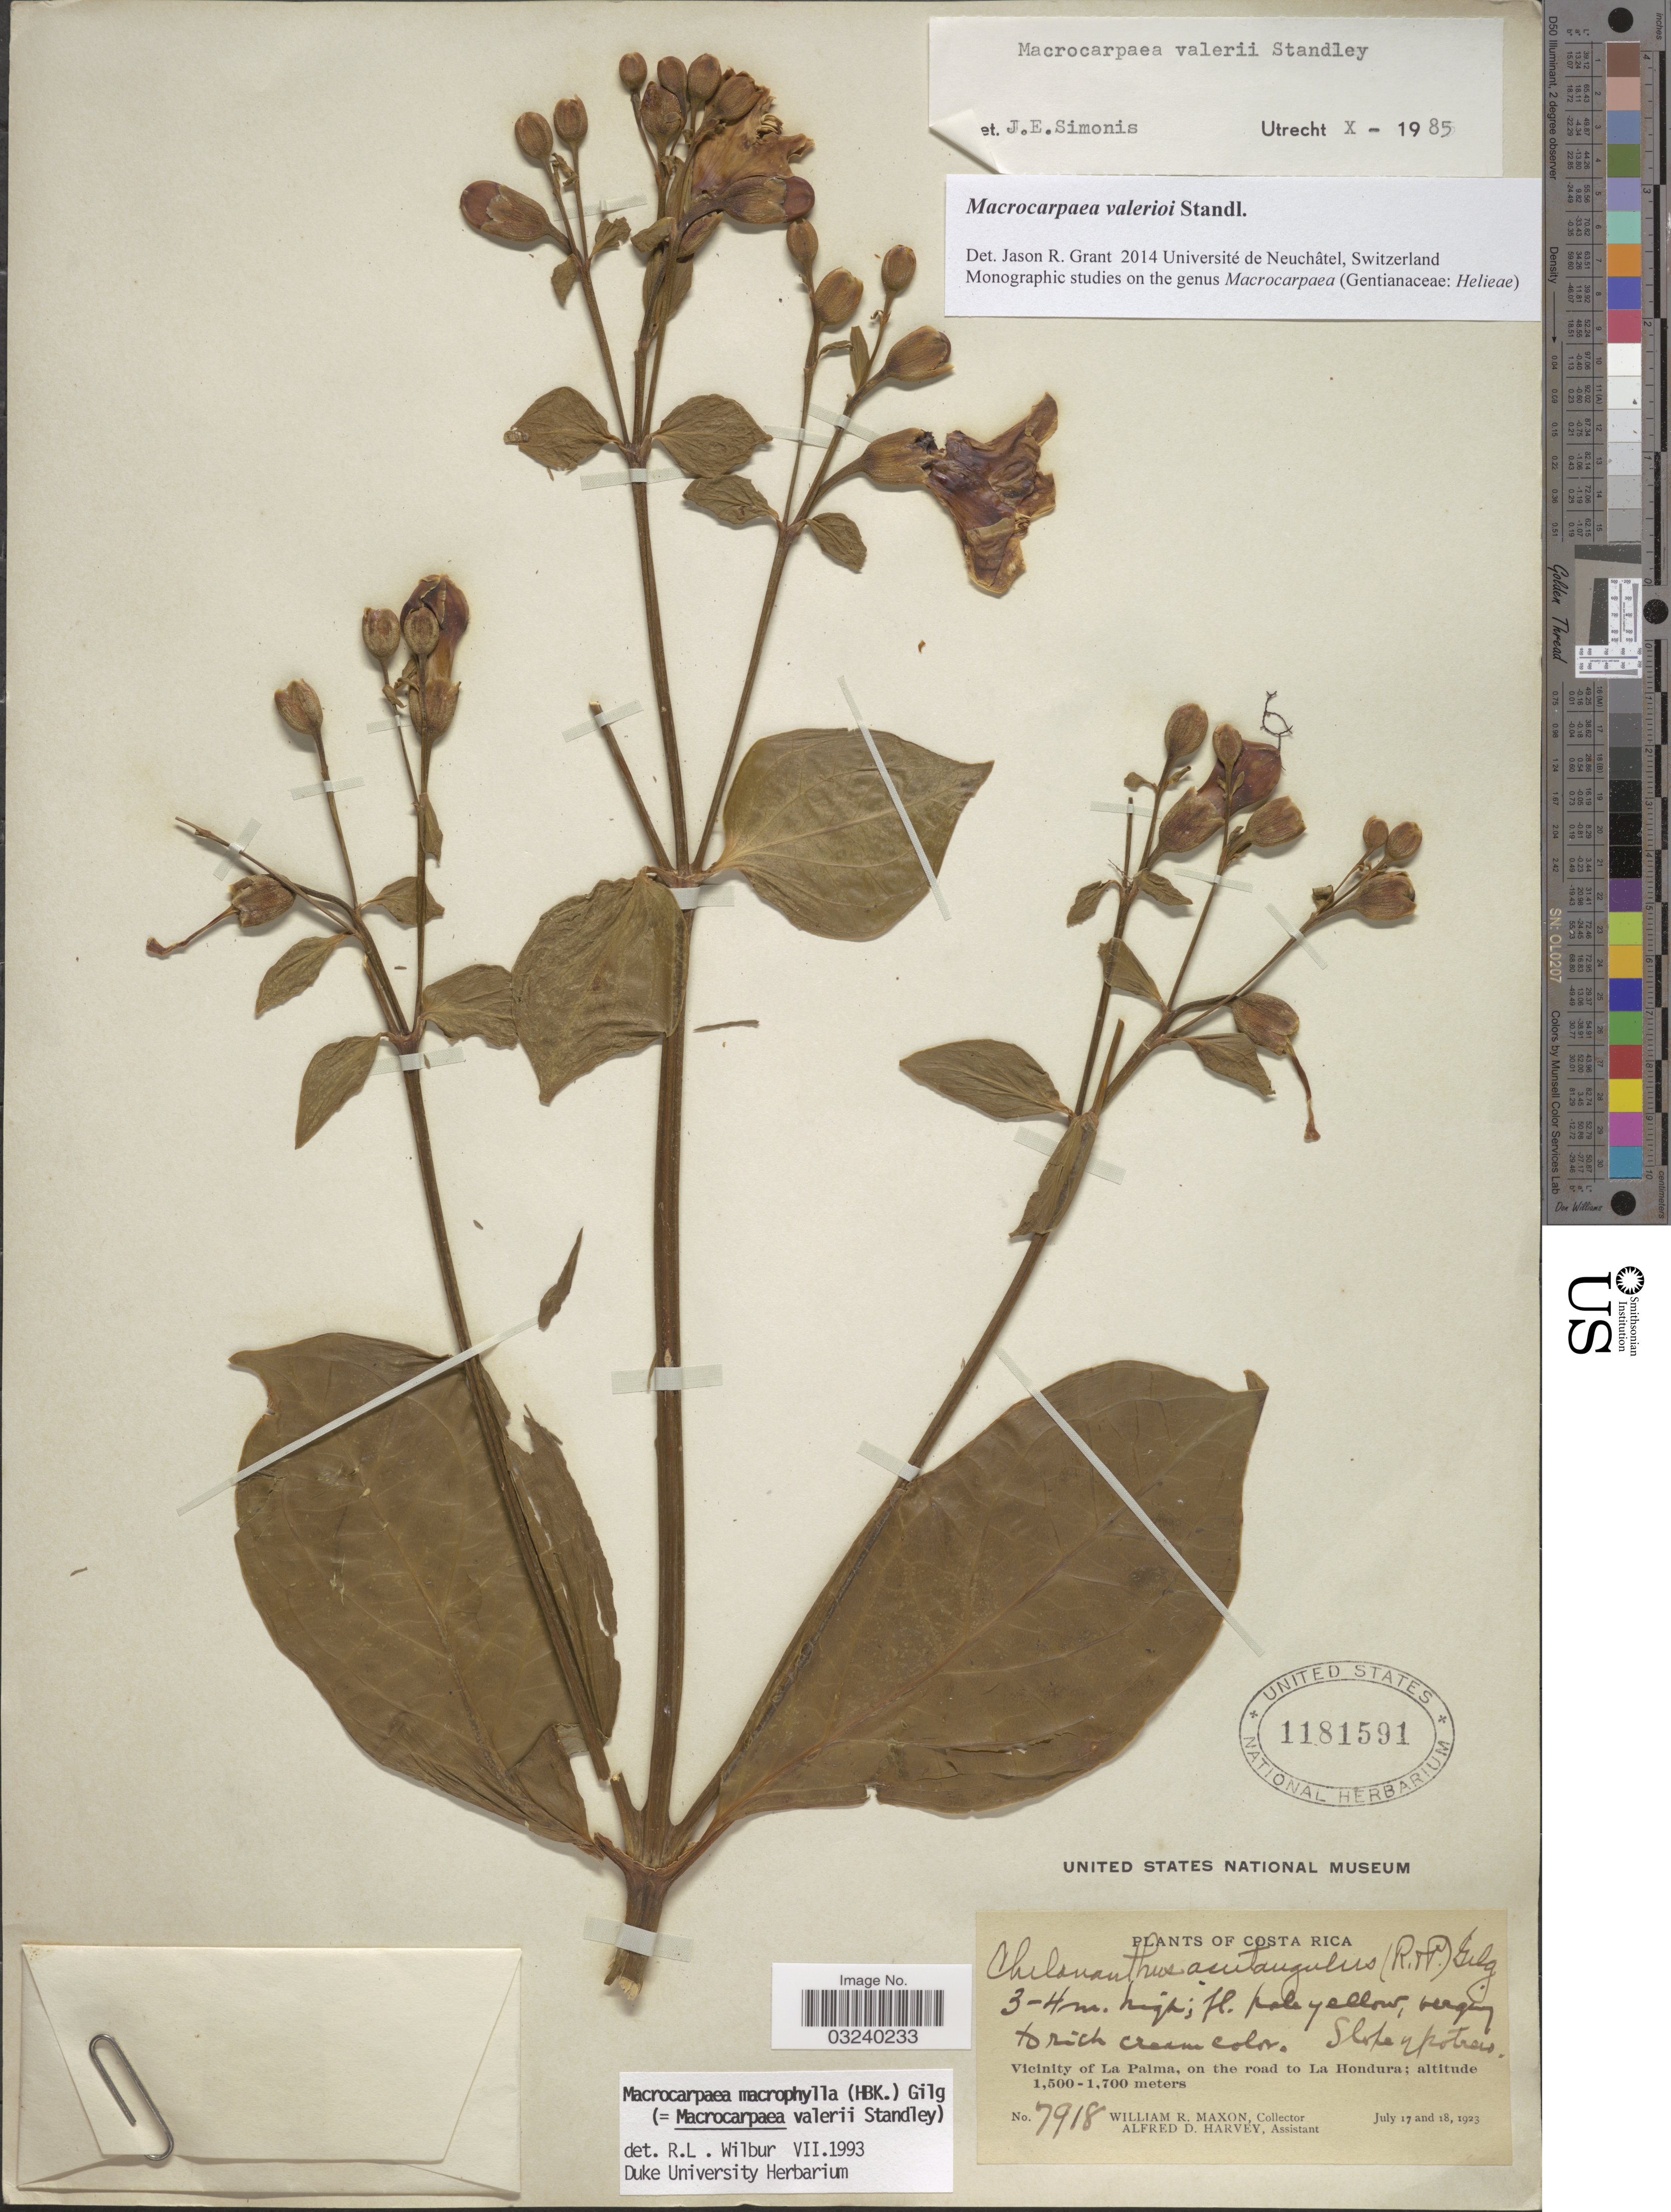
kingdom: Plantae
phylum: Tracheophyta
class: Magnoliopsida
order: Gentianales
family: Gentianaceae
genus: Macrocarpaea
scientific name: Macrocarpaea valerii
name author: Standl.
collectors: W. R. Maxon & A. D. Harvey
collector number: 7918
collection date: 1923-07-17/1923-07-18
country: Costa Rica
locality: Vicinity of La Palma, on the road to La Hondura.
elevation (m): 1500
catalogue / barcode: US 1181591